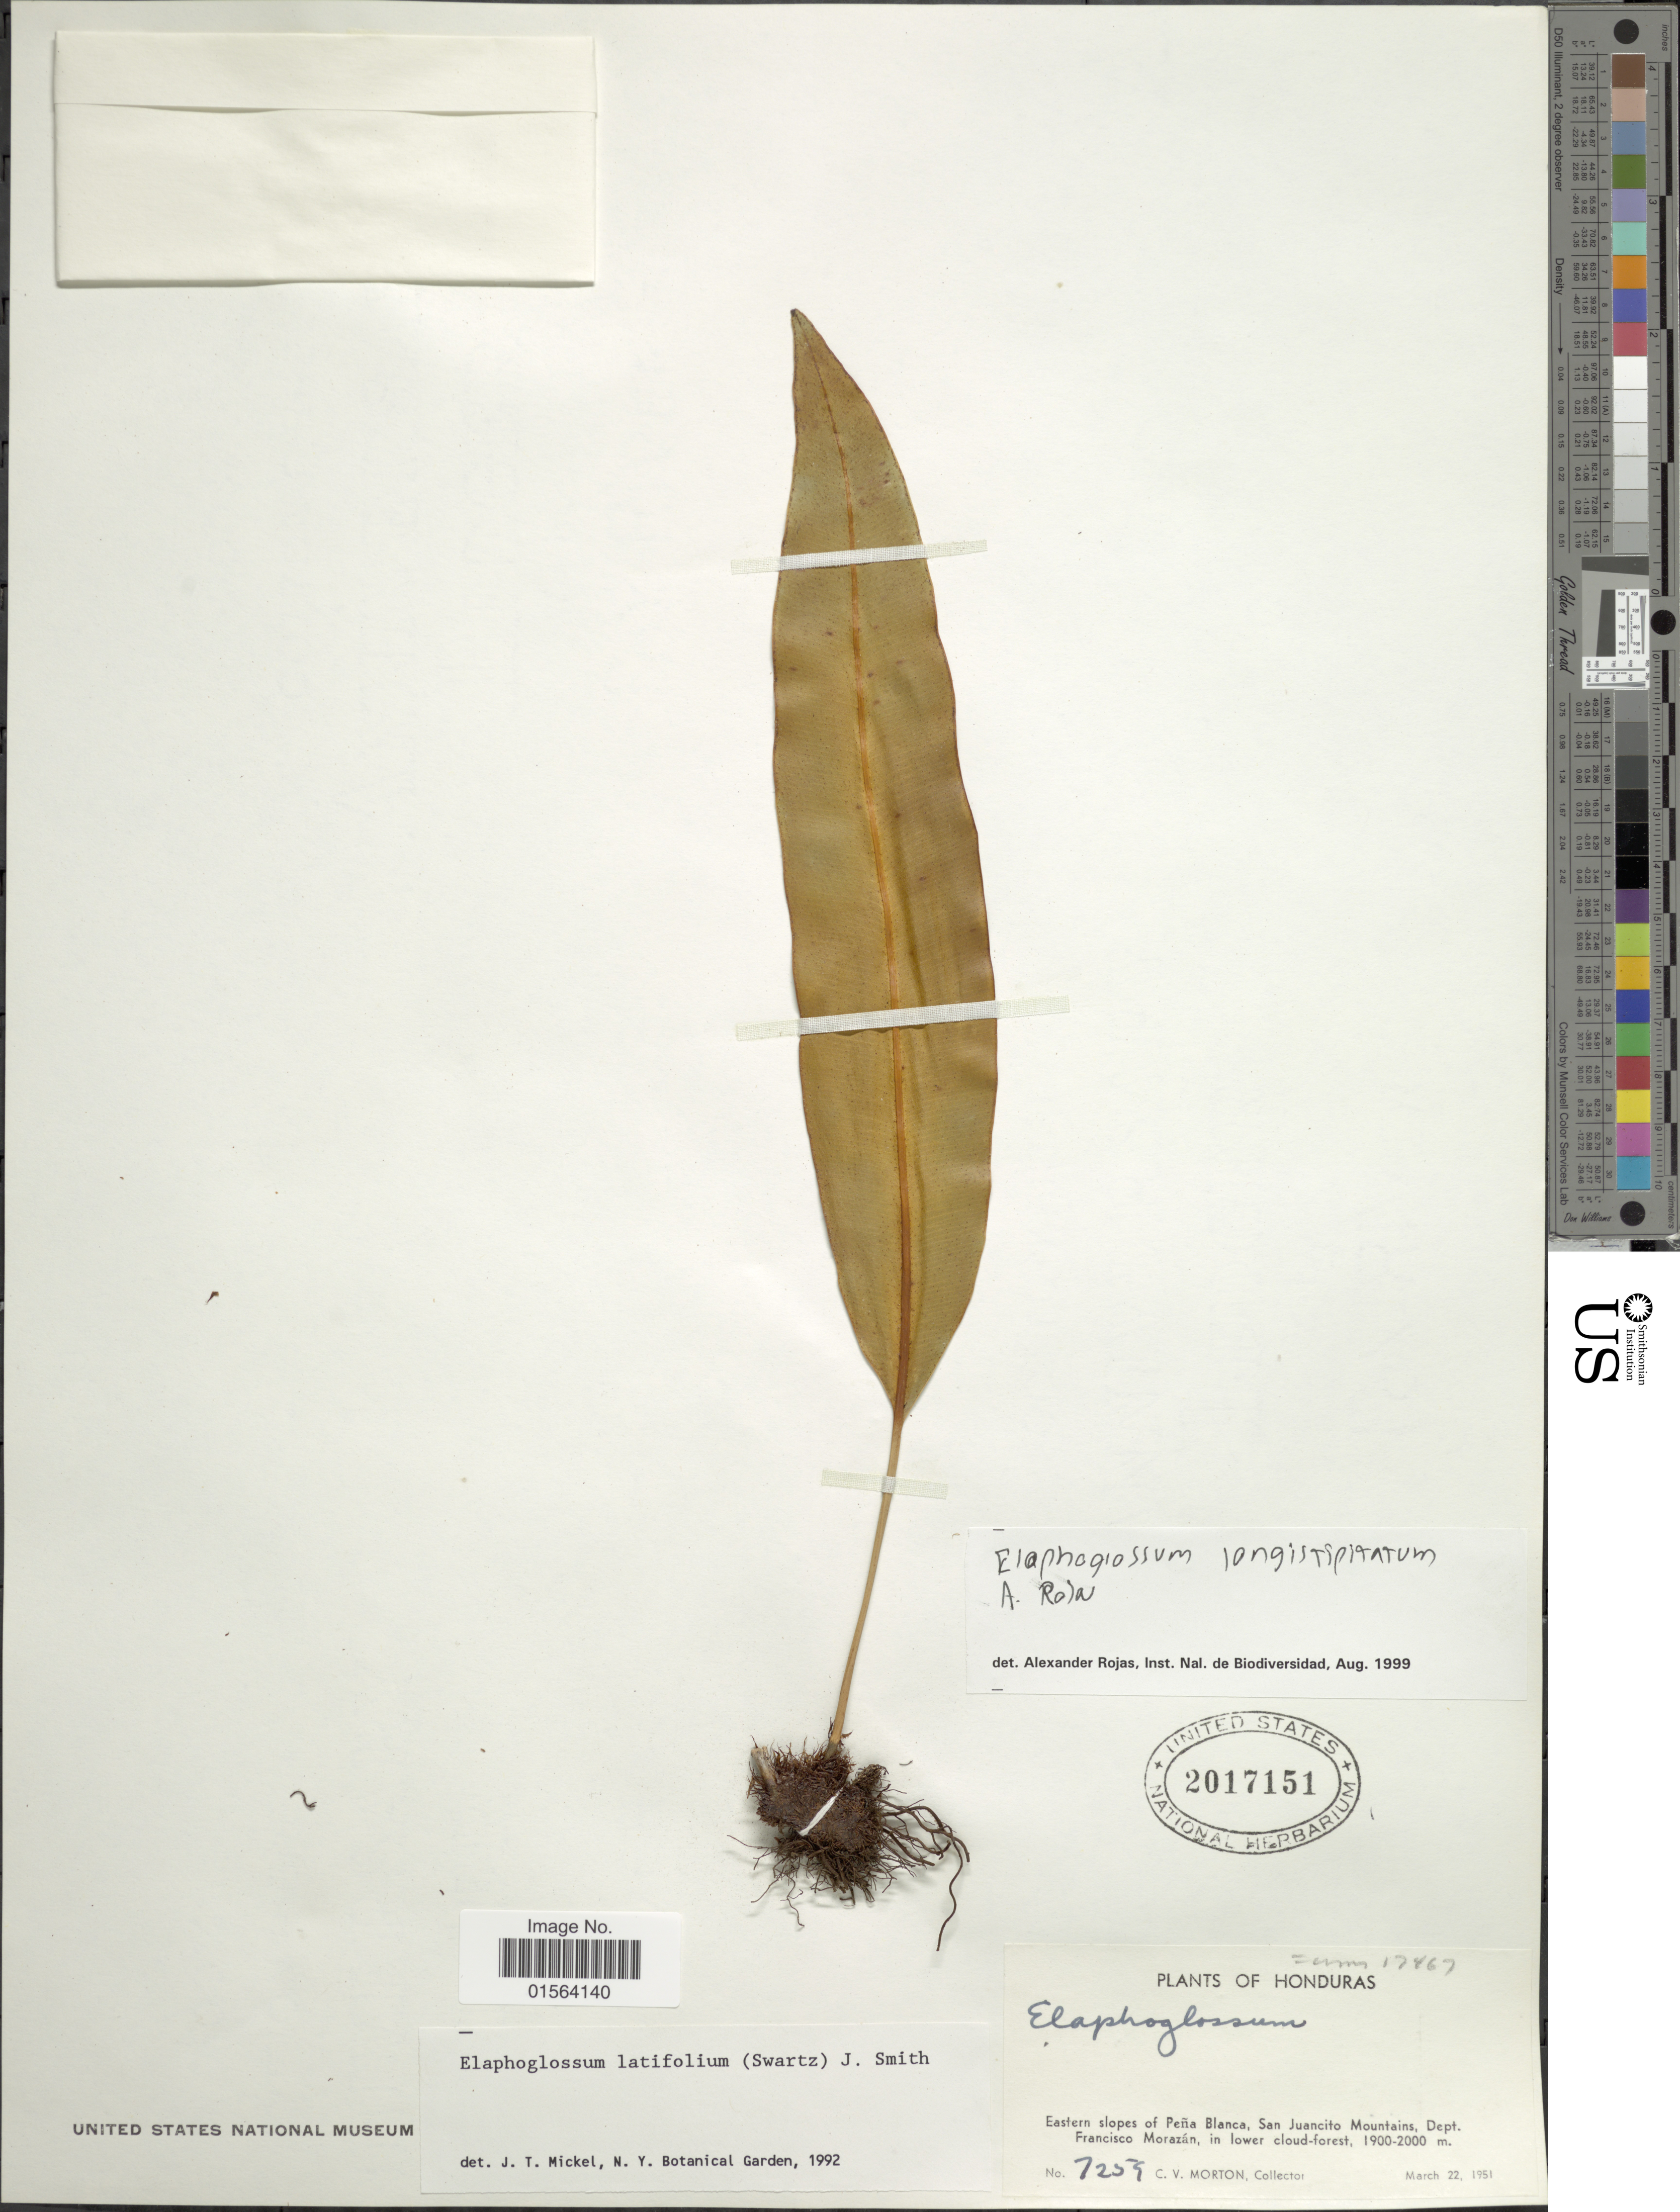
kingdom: Plantae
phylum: Tracheophyta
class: Polypodiopsida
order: Polypodiales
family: Dryopteridaceae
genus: Elaphoglossum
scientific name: Elaphoglossum latifolium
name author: (Sw.) J. Sm.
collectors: C. V. Morton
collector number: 7259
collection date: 1951-03-22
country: Honduras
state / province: Fco. Morazán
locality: Eastern slopes of Pena Blanca, San Juancito Mountains, Dept. Francisco Morazan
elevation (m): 1900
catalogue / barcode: US 2017151